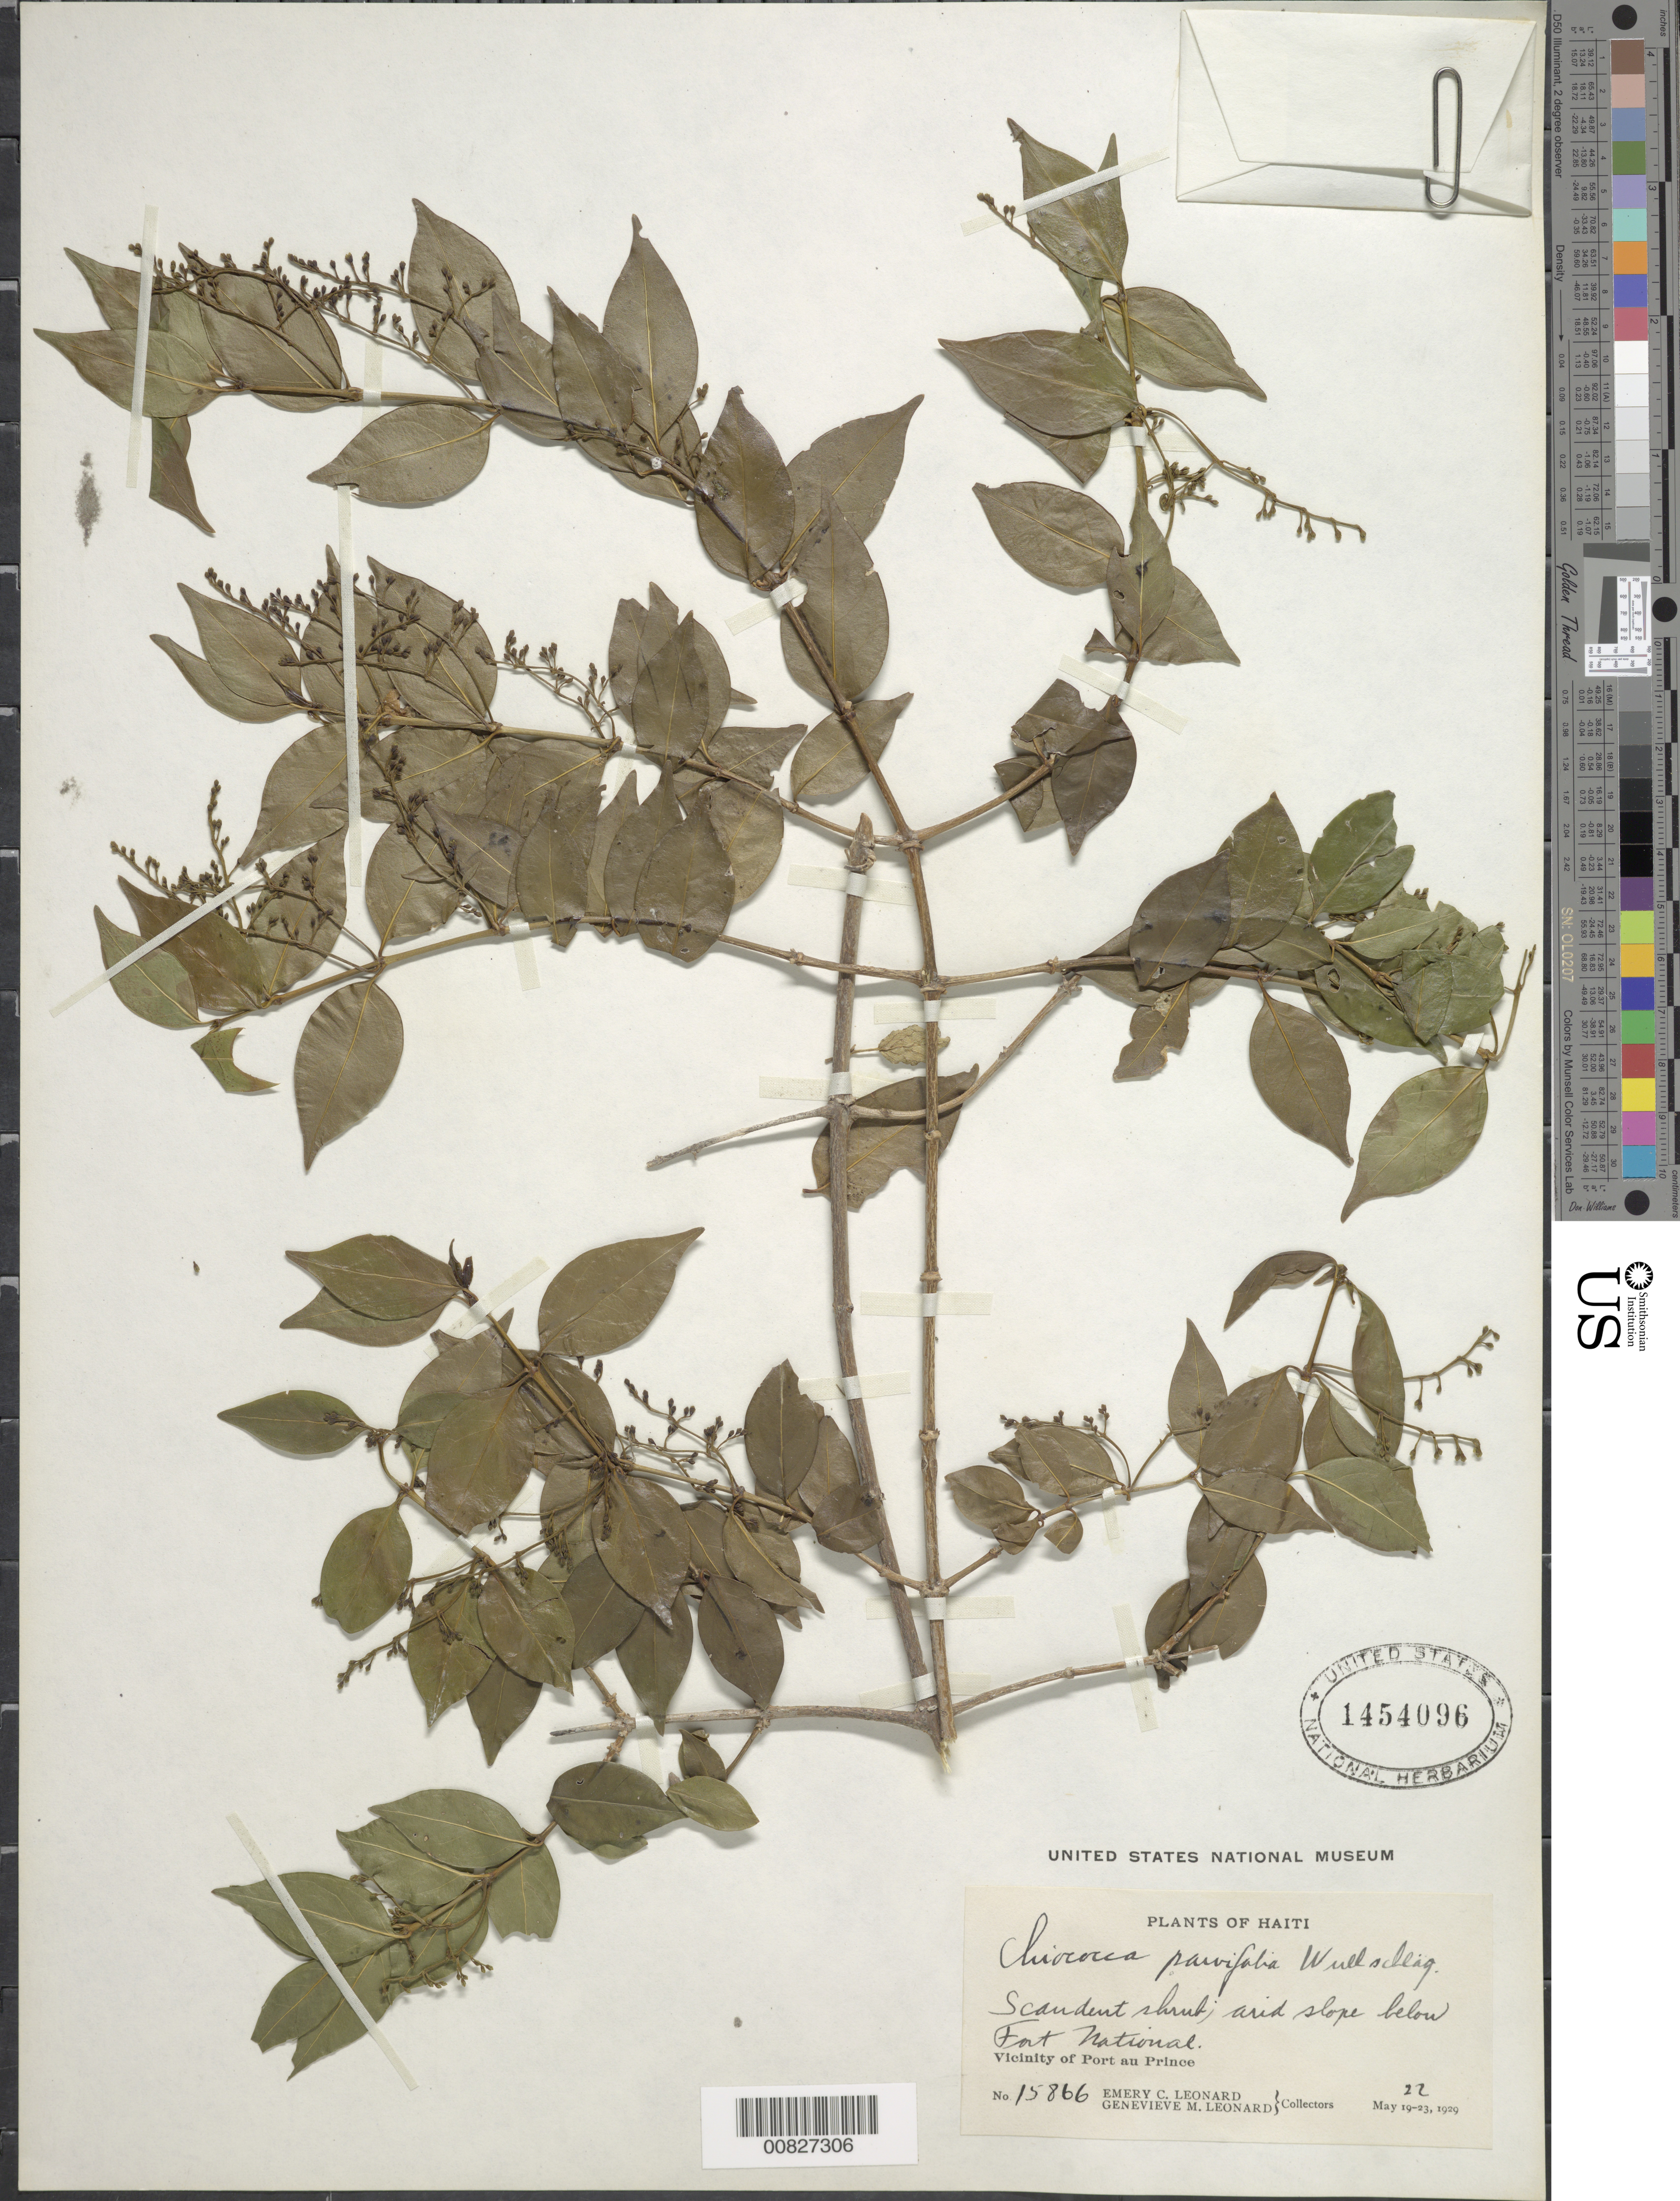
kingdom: Plantae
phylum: Tracheophyta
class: Magnoliopsida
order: Gentianales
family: Rubiaceae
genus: Chiococca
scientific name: Chiococca alba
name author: (L.) Hitchc.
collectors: E. C. Leonard & G. M. Leonard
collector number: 15866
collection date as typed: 22 May 1929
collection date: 1929-05-22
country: Haiti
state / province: Ouest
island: Hispaniola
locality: Vicinity of Port au Prince, below Fort National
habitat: Arid slope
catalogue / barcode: US 1454096